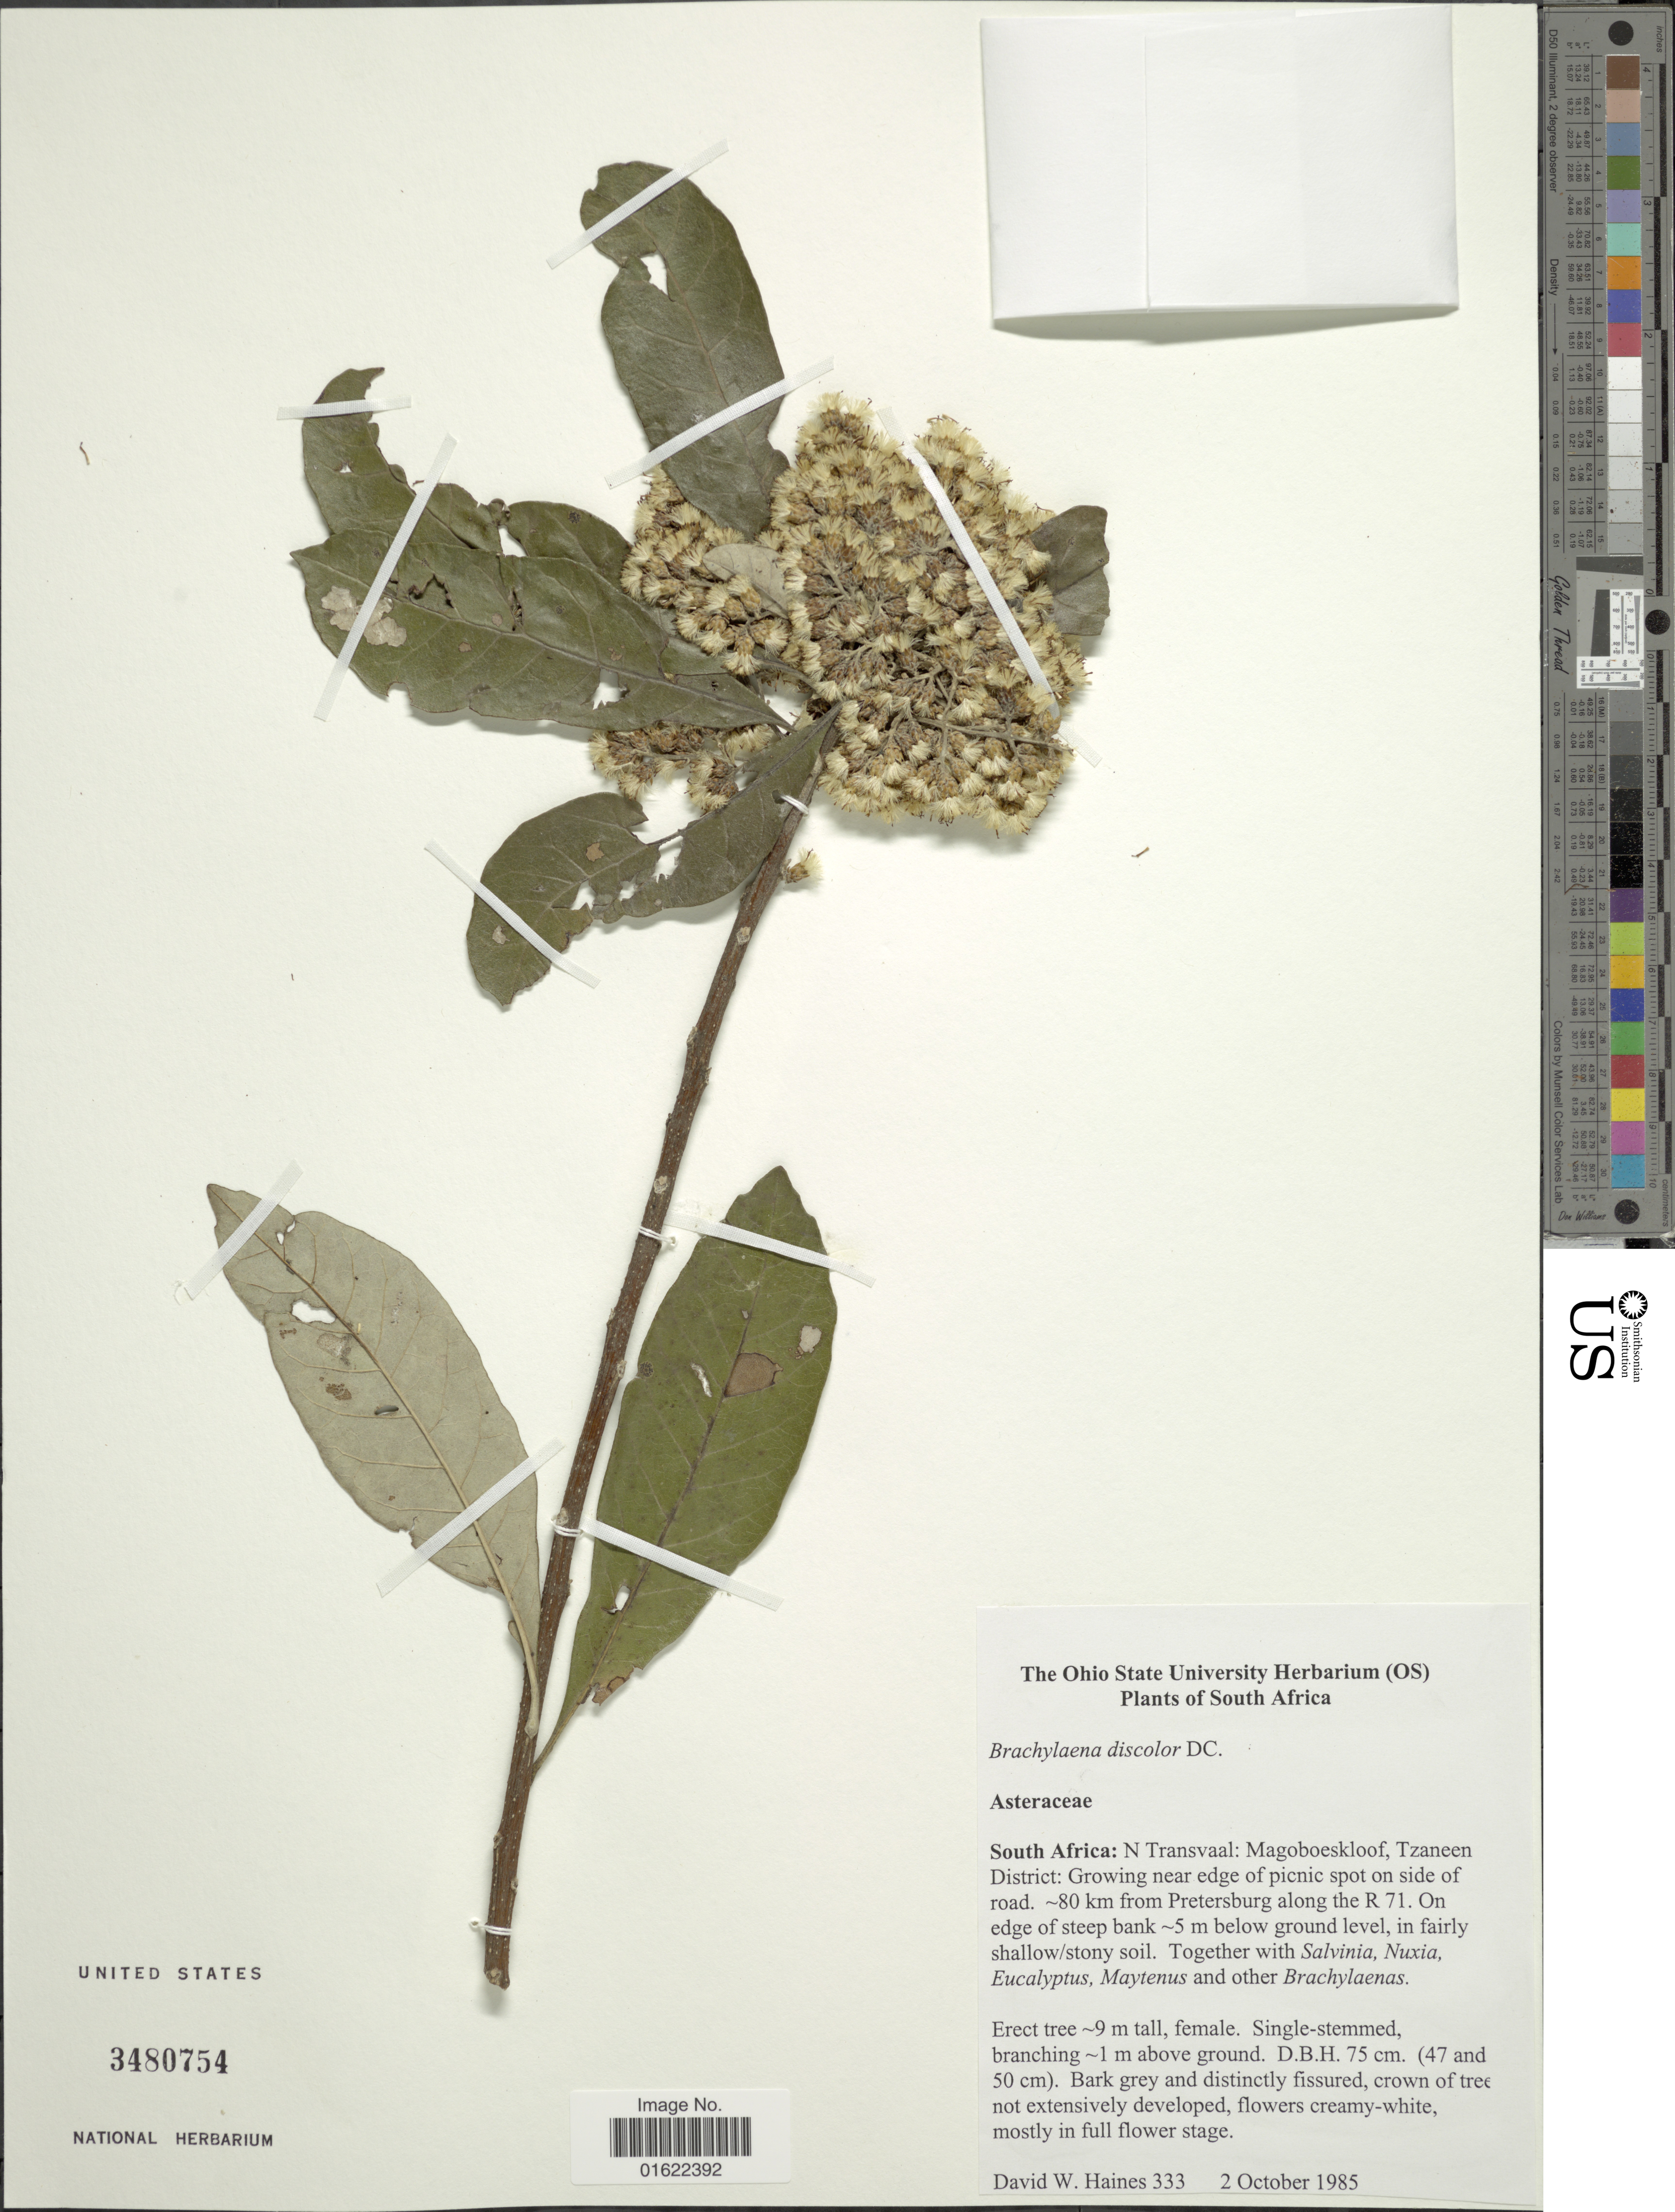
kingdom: Plantae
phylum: Tracheophyta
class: Magnoliopsida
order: Asterales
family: Asteraceae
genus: Brachylaena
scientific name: Brachylaena discolor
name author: DC.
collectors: D. Haines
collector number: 333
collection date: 1985-10-02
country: South Africa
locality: N Transvaal: Magoboeskloof, Tzaneen District: Growing near edge of picnic spot on side of road, 80 km from Pretersburg along the R 71, on edge of steep bank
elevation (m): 5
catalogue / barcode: US 3480754